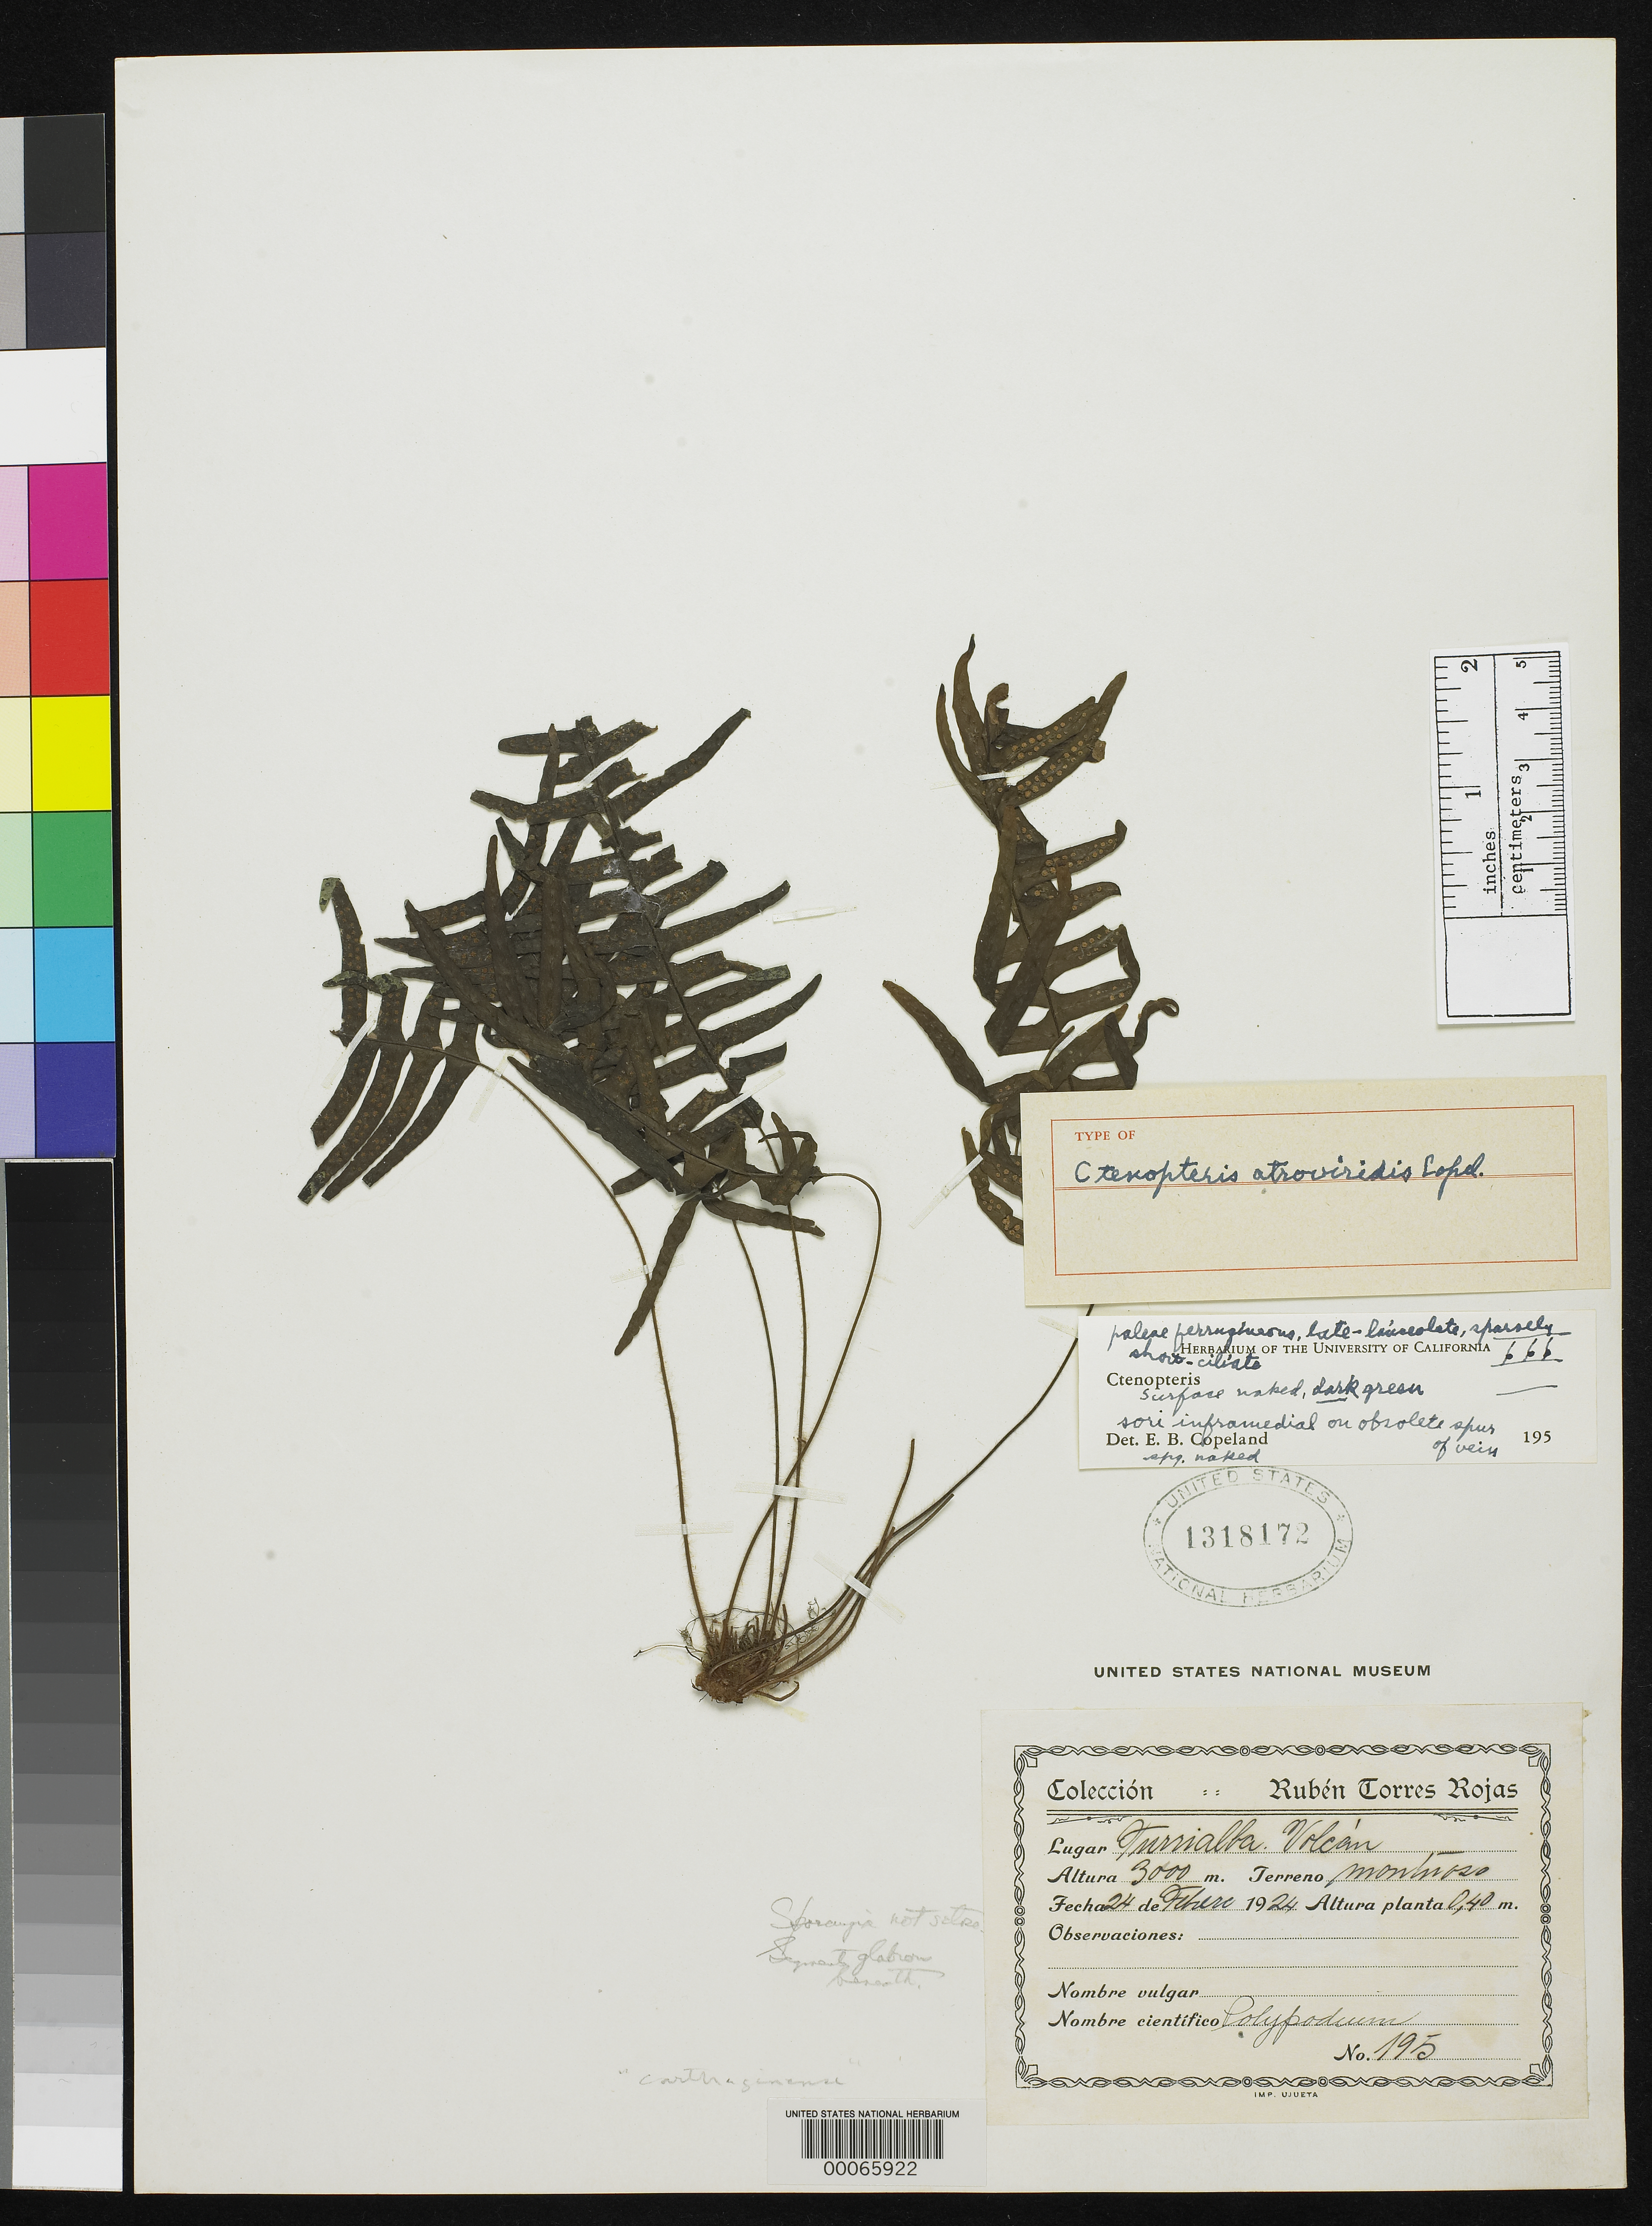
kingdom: Plantae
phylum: Tracheophyta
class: Polypodiopsida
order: Polypodiales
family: Polypodiaceae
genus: Ctenopteris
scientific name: Ctenopteris atroviridis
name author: Copel.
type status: Holotype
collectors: R. Torres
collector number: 195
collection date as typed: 24 Feb 1924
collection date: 1924-02-24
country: Costa Rica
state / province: Cartago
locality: Turrialba Volcan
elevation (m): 3000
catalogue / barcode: US 1318172